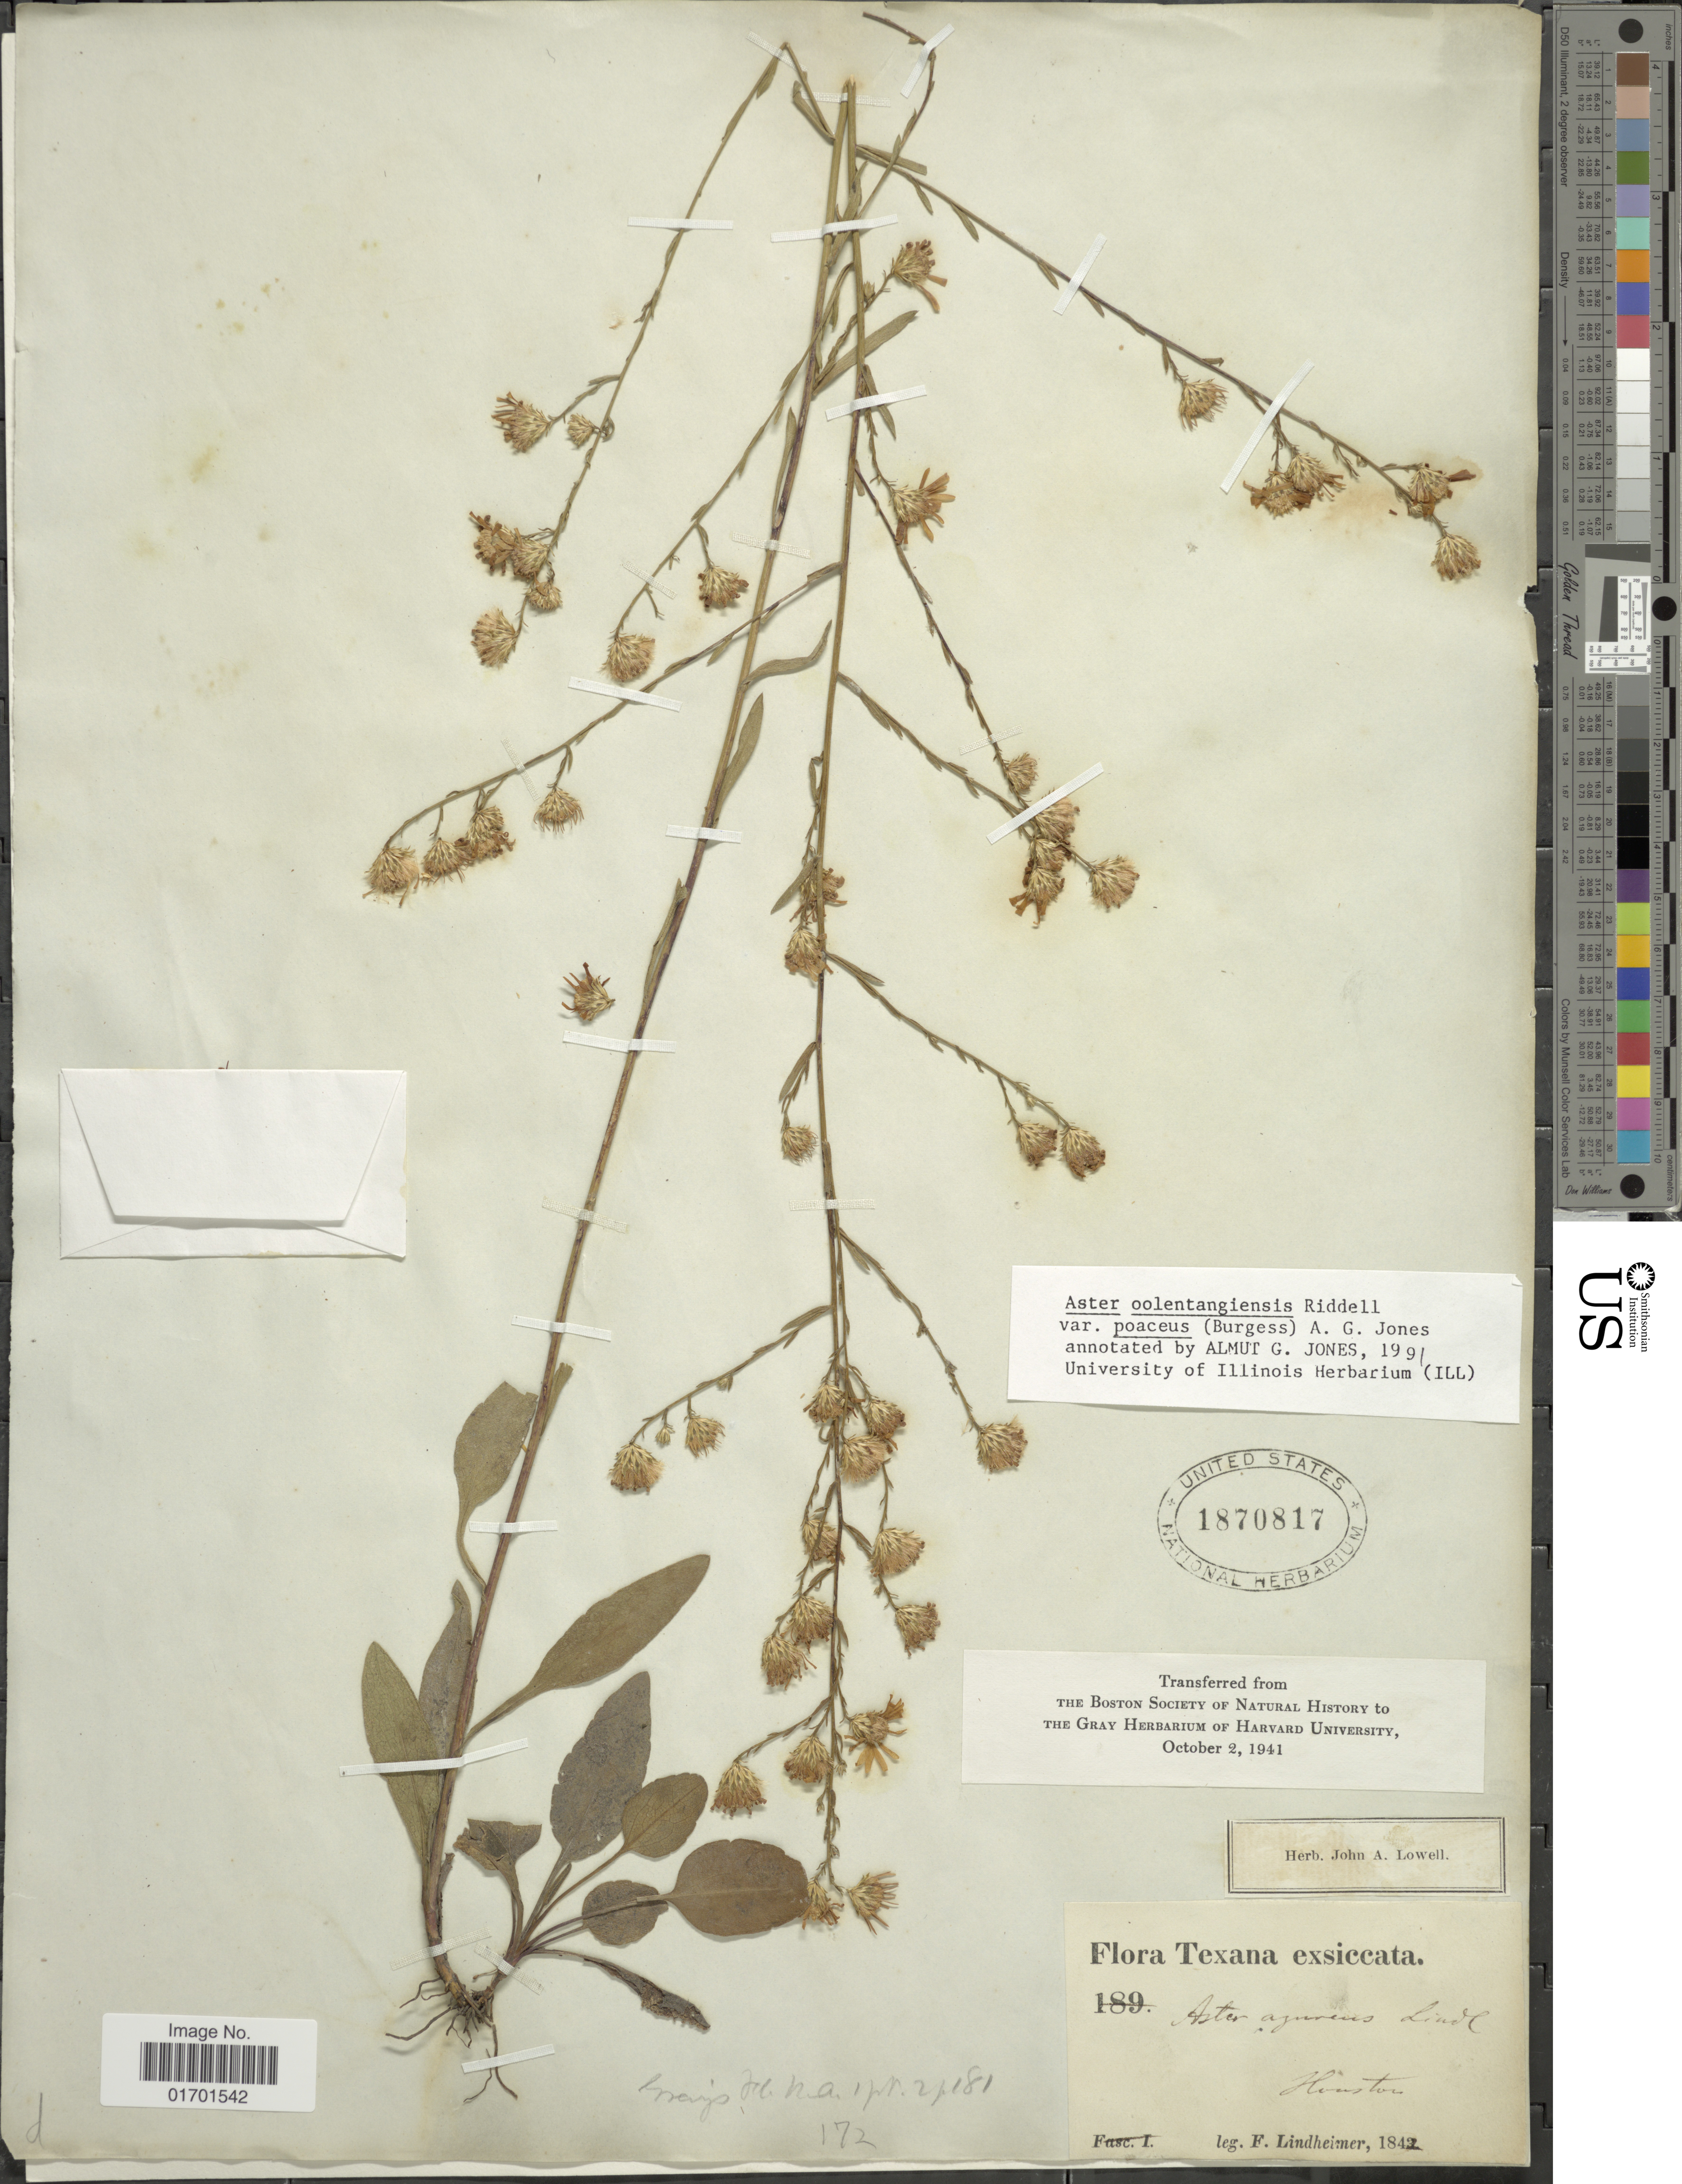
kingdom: Plantae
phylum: Tracheophyta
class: Magnoliopsida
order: Asterales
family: Asteraceae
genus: Symphyotrichum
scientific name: Symphyotrichum oolentangiense var. poaceum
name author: (E.S. Burgess) G.L. Nesom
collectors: F. Lindheimer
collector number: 172*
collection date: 1842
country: United States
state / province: Texas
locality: Texana, Houston.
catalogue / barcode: US 1870817